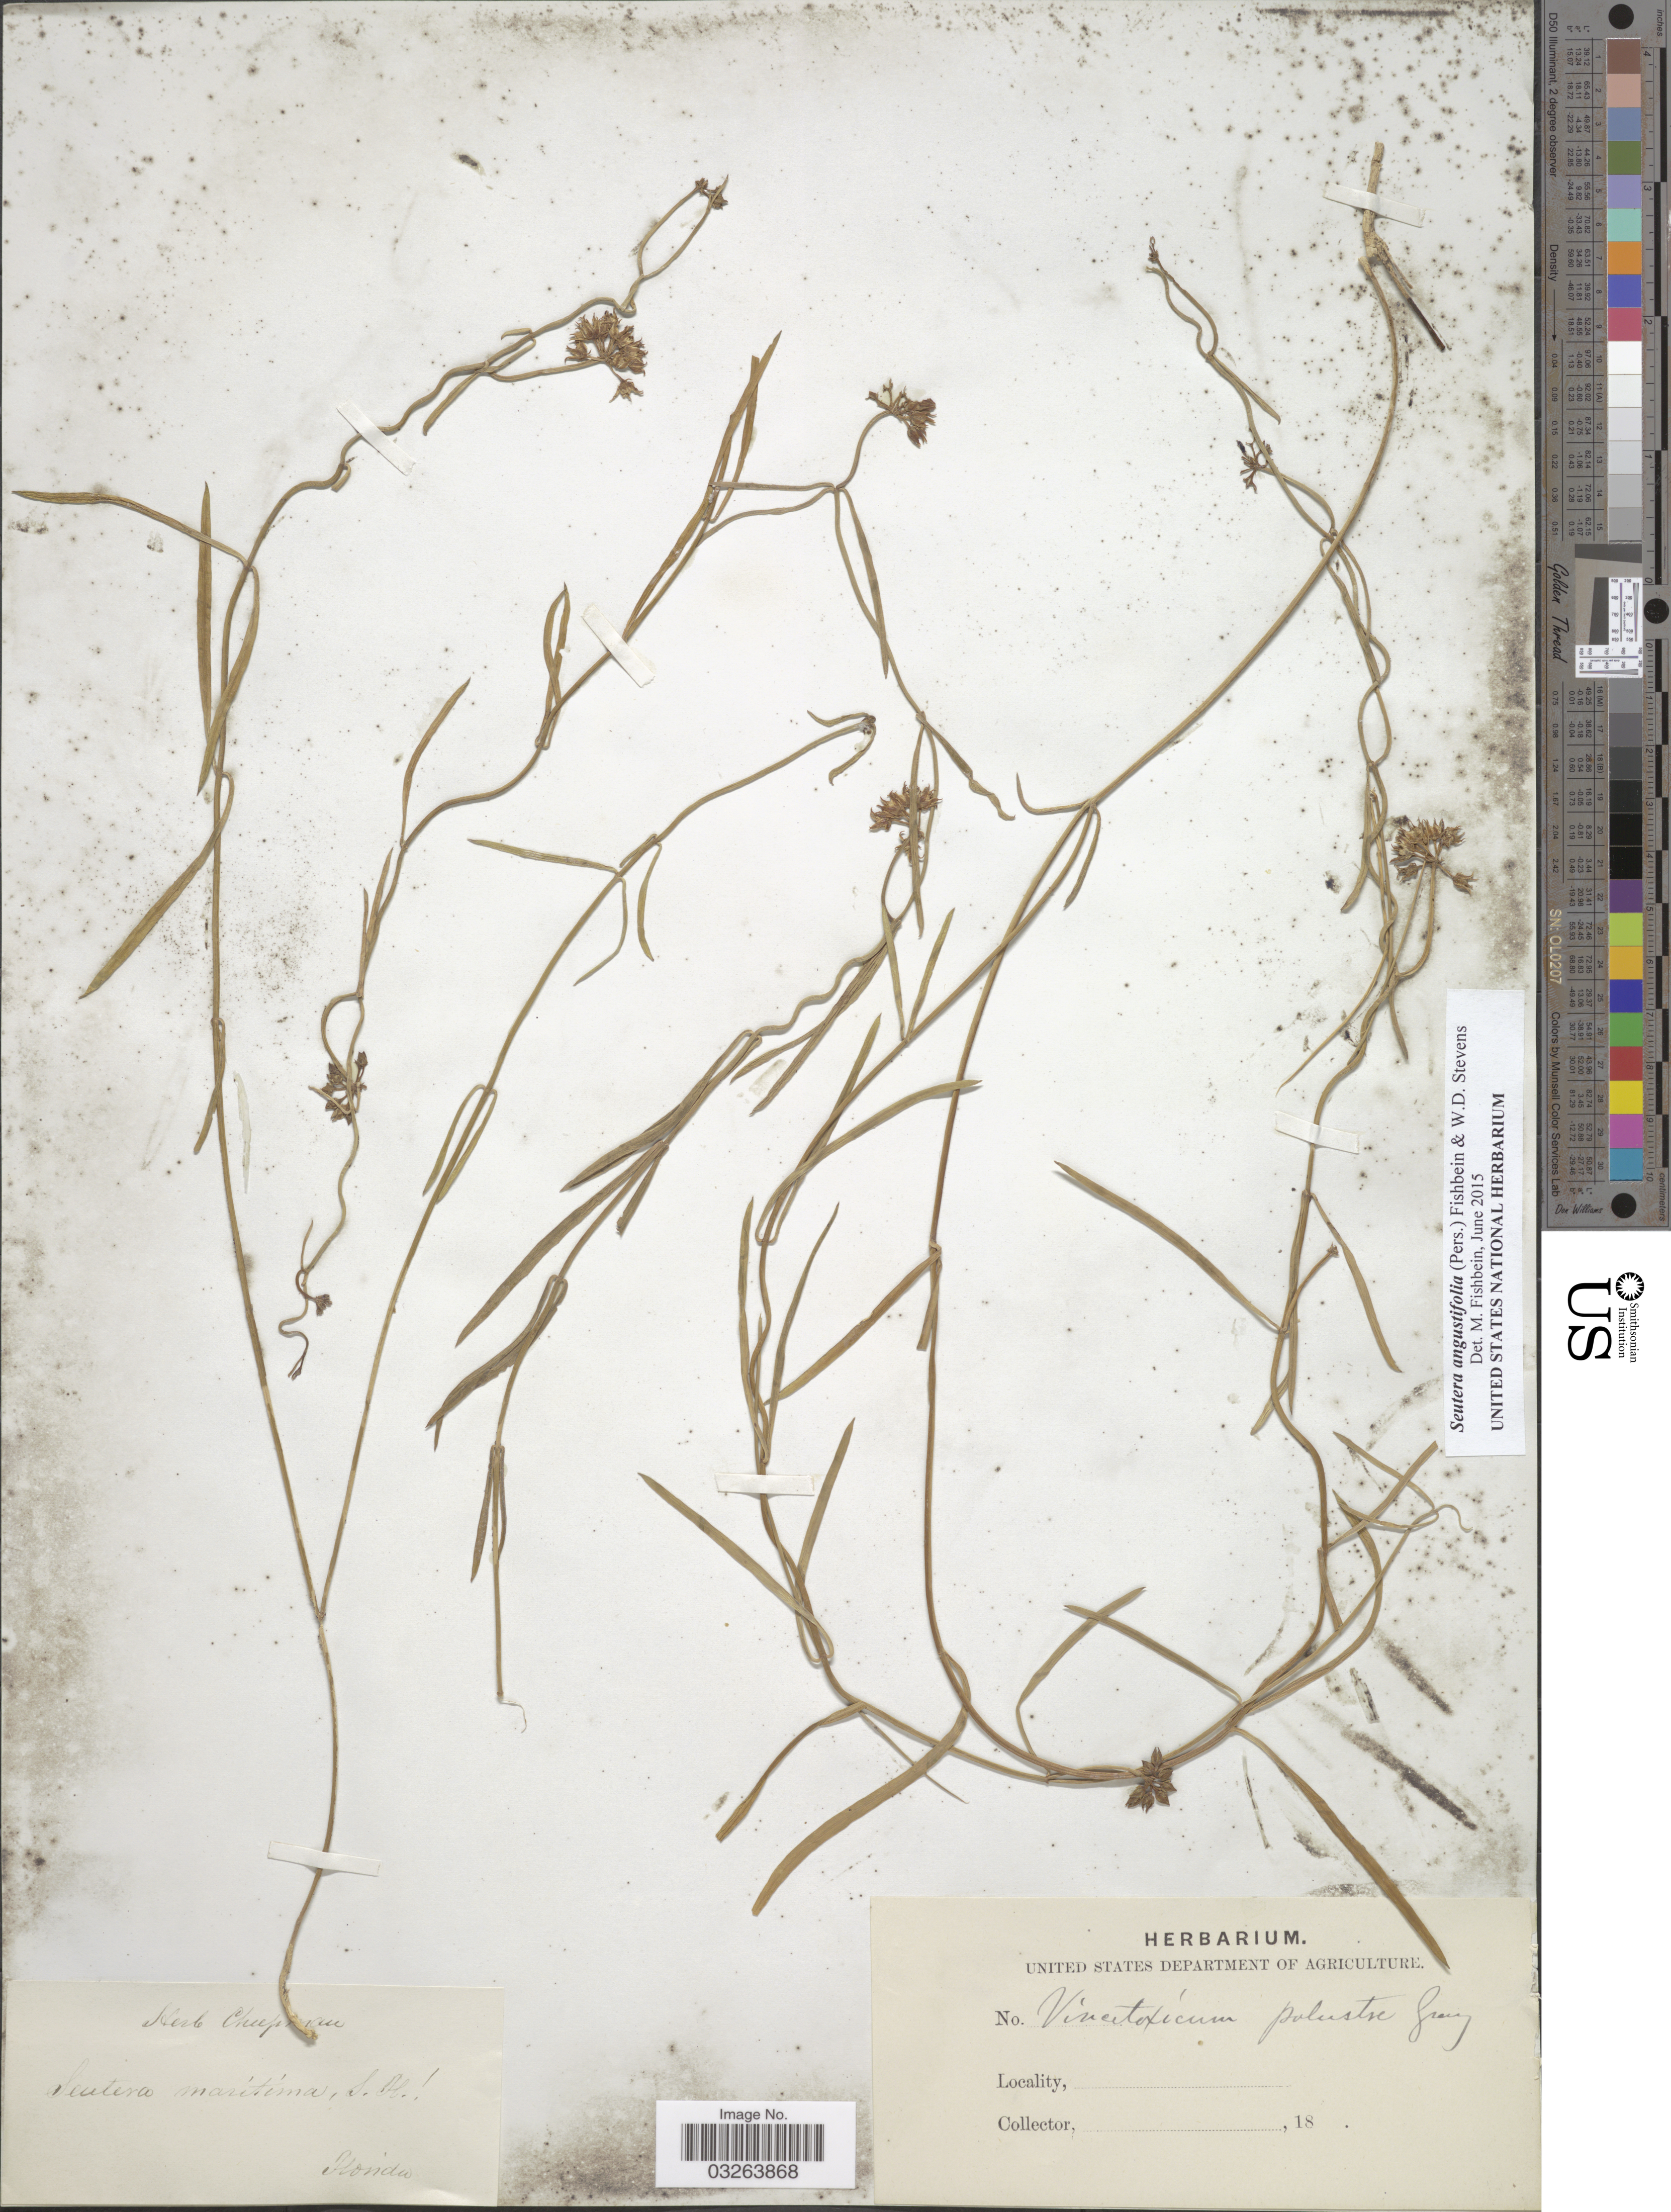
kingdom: Plantae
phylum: Tracheophyta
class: Magnoliopsida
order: Gentianales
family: Apocynaceae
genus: Seutera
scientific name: Seutera angustifolia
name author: Fishbein & W.D. Stevens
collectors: ex herb. Chapman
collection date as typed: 18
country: United States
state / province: Florida